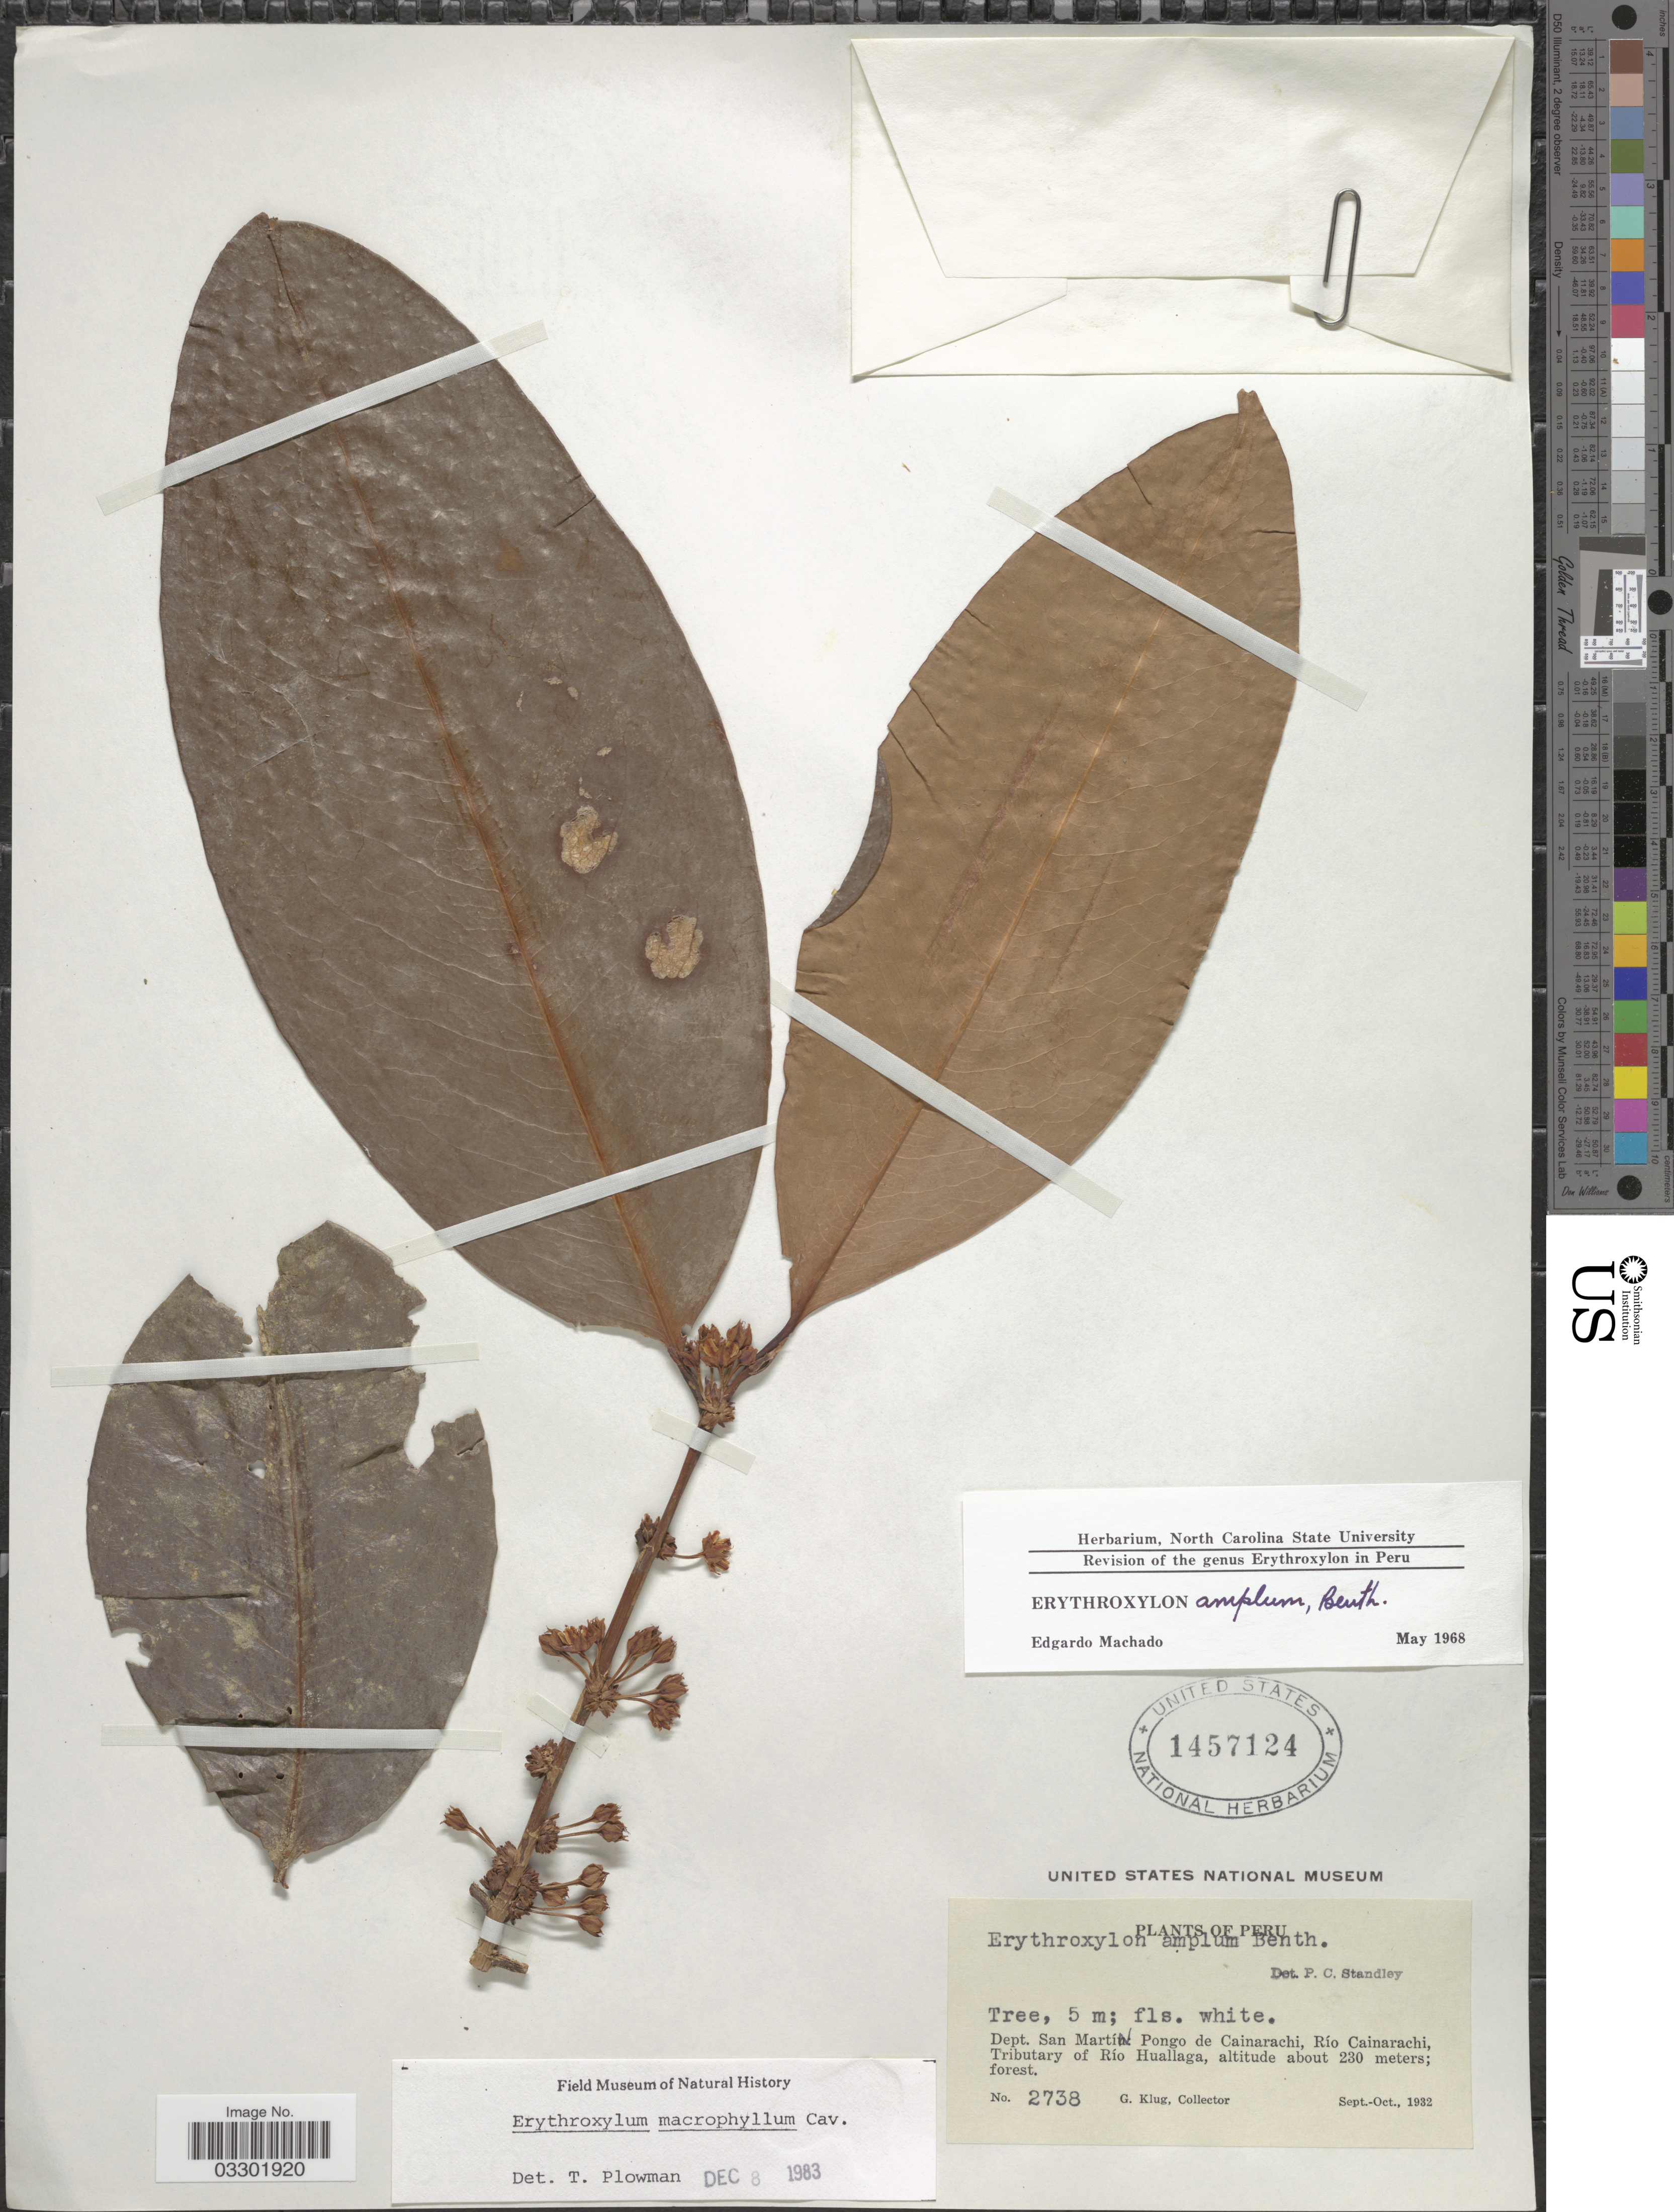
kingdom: Plantae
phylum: Tracheophyta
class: Magnoliopsida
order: Malpighiales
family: Erythroxylaceae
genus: Erythroxylum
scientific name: Erythroxylum macrophyllum var. macrophyllum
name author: Cav.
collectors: G. Klug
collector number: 2738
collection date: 1932-09/1932-10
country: Peru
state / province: San Martín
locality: Dep. San Martín: Pongo de Cainarachi, Río Cainarachi, Tributary of Río Huallaga.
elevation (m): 230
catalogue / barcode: US 1457124